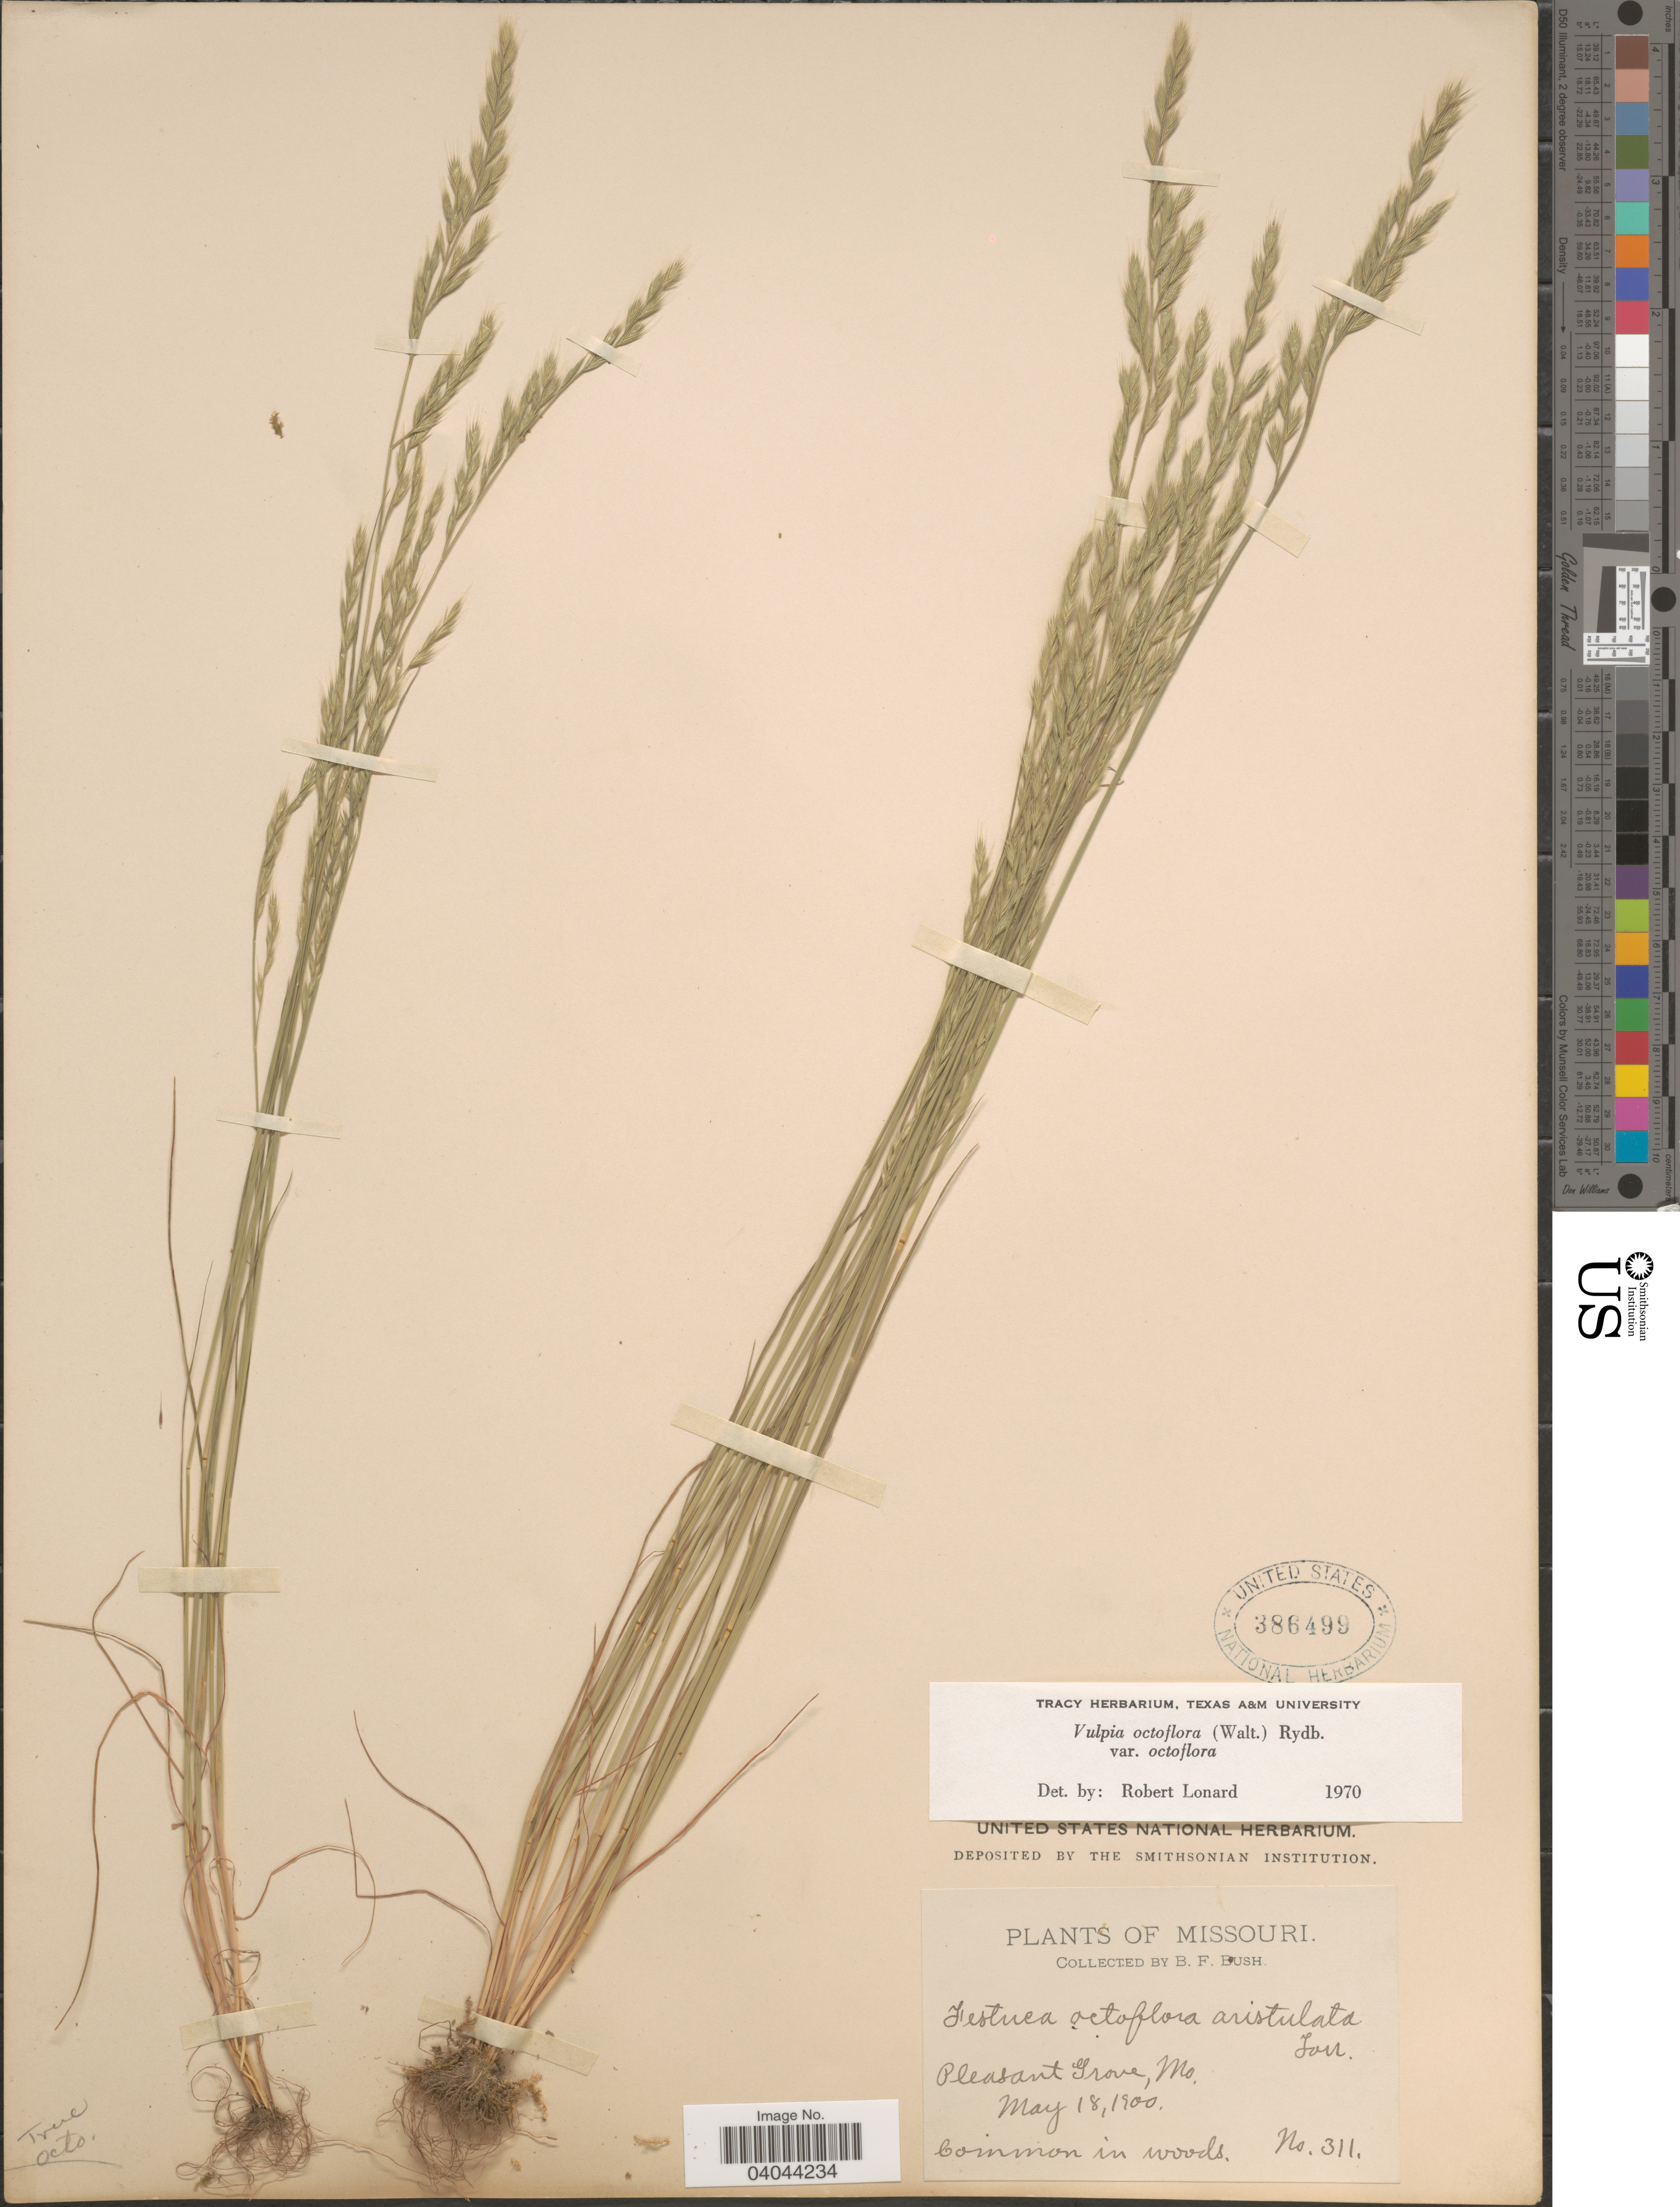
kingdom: Plantae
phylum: Tracheophyta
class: Liliopsida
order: Poales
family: Poaceae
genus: Festuca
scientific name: Festuca octoflora var. octoflora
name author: Walter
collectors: B. F. Bush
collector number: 311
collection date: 1900-05-18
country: United States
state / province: Missouri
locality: Pleasant Grove.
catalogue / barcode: US 386499